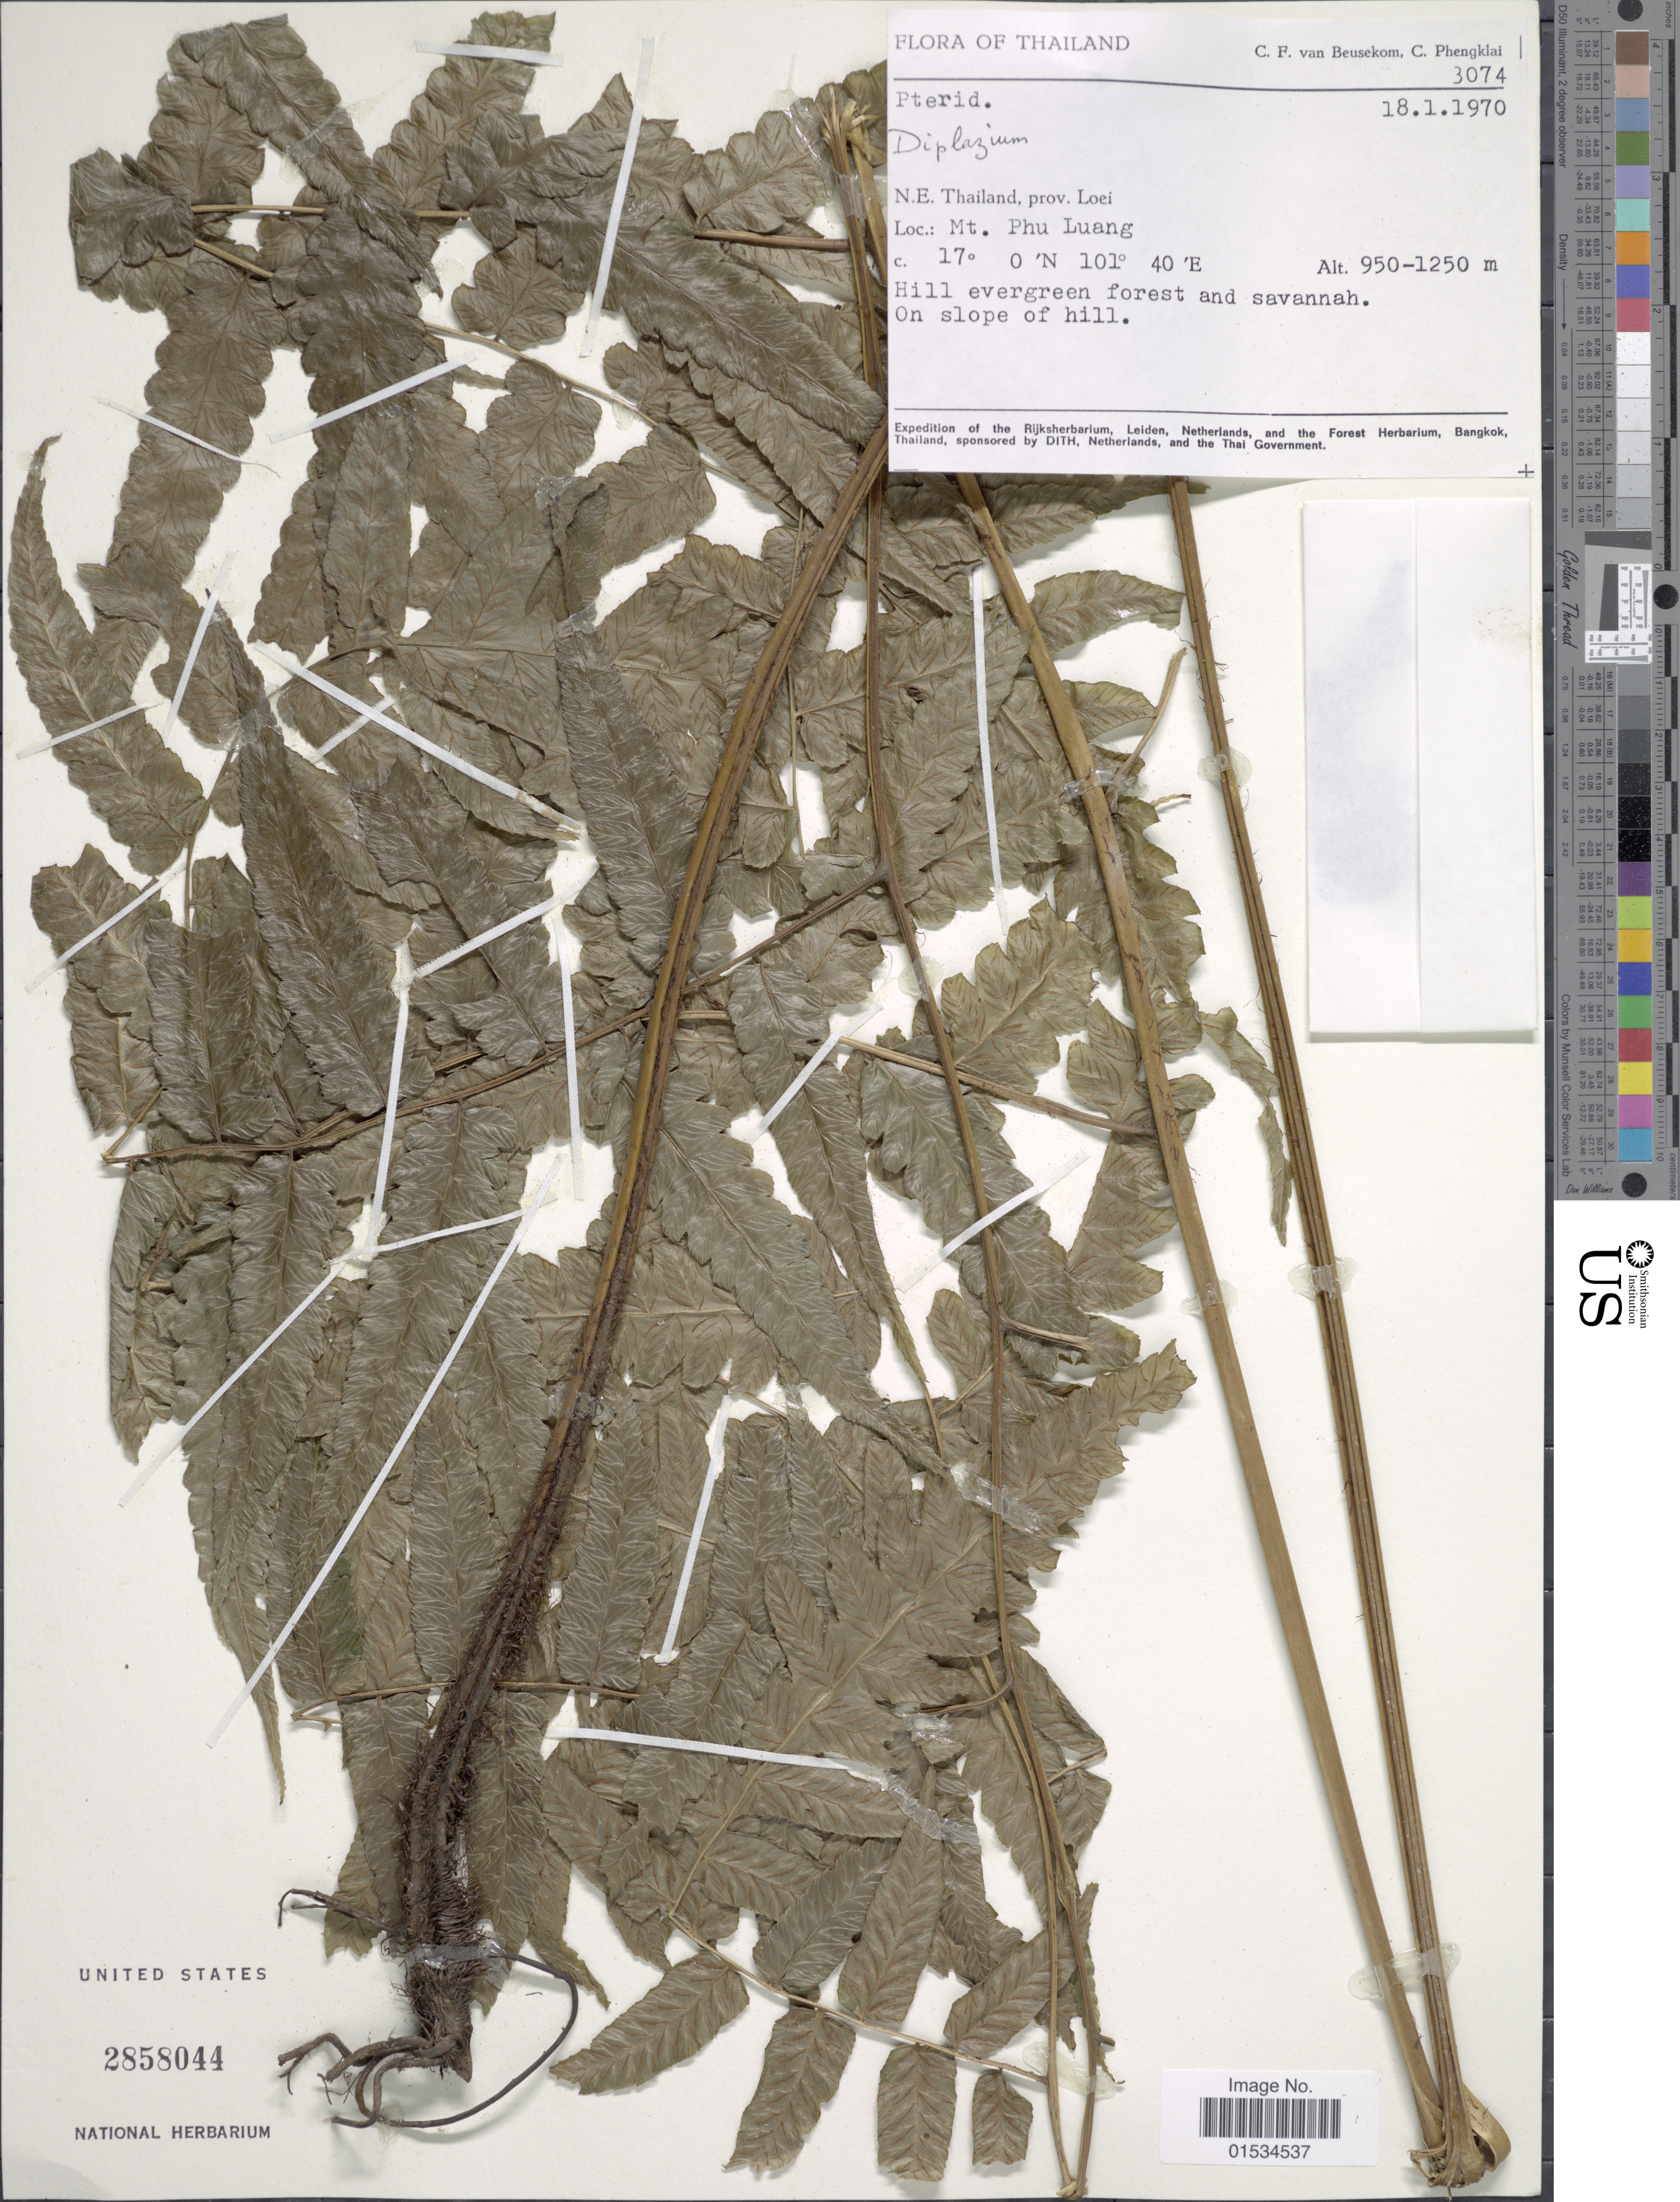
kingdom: Plantae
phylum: Tracheophyta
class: Polypodiopsida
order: Polypodiales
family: Athyriaceae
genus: Diplazium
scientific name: Diplazium sp.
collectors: C. F. Beusekom & C. Phengklai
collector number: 3074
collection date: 1970-01-18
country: Thailand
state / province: Loei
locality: N.E. Thailand, Mt. Phu Luang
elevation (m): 950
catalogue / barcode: US 2858044